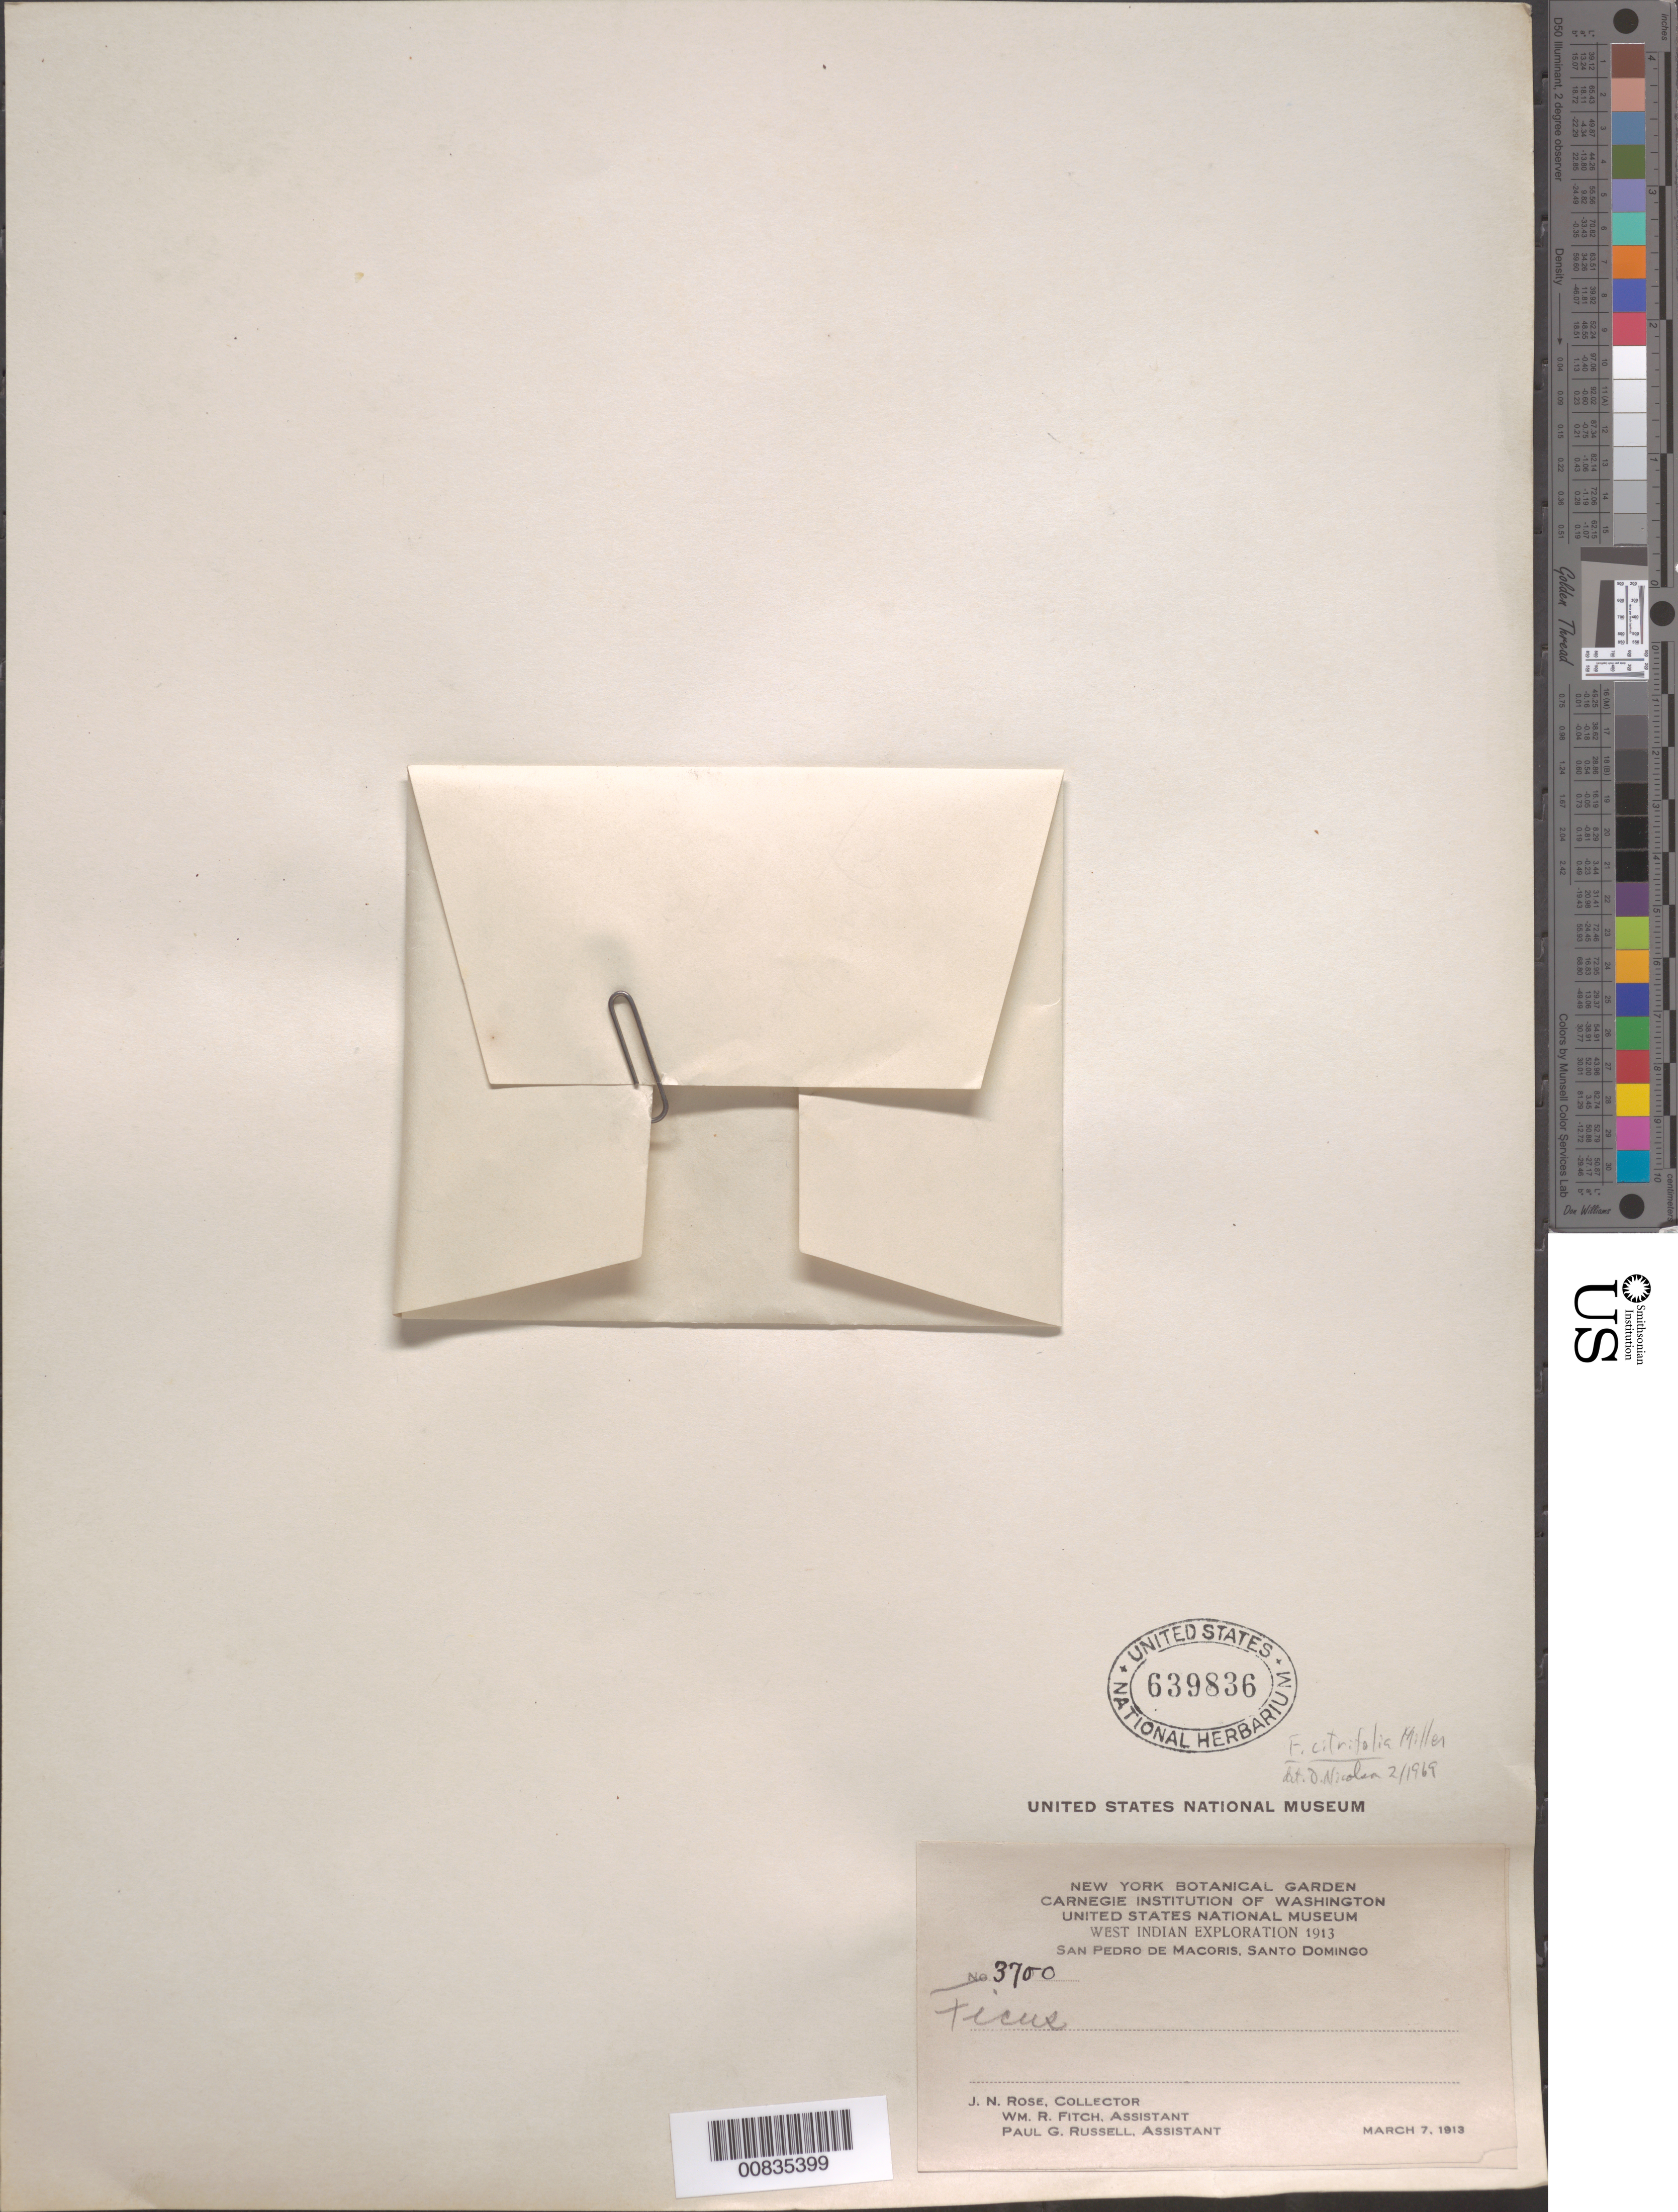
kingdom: Plantae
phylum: Tracheophyta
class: Magnoliopsida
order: Rosales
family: Moraceae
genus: Ficus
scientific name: Ficus citrifolia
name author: Mill.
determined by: Nicolson, Dan H.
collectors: J. N. Rose, W. R. Fitch & P. G. Russell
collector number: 3700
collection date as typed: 07 Mar 1913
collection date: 1913-03-07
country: Dominican Republic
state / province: San Pedro de Macoris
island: Hispaniola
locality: San Pedro de Macoris, Santo Domingo.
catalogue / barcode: US 639836